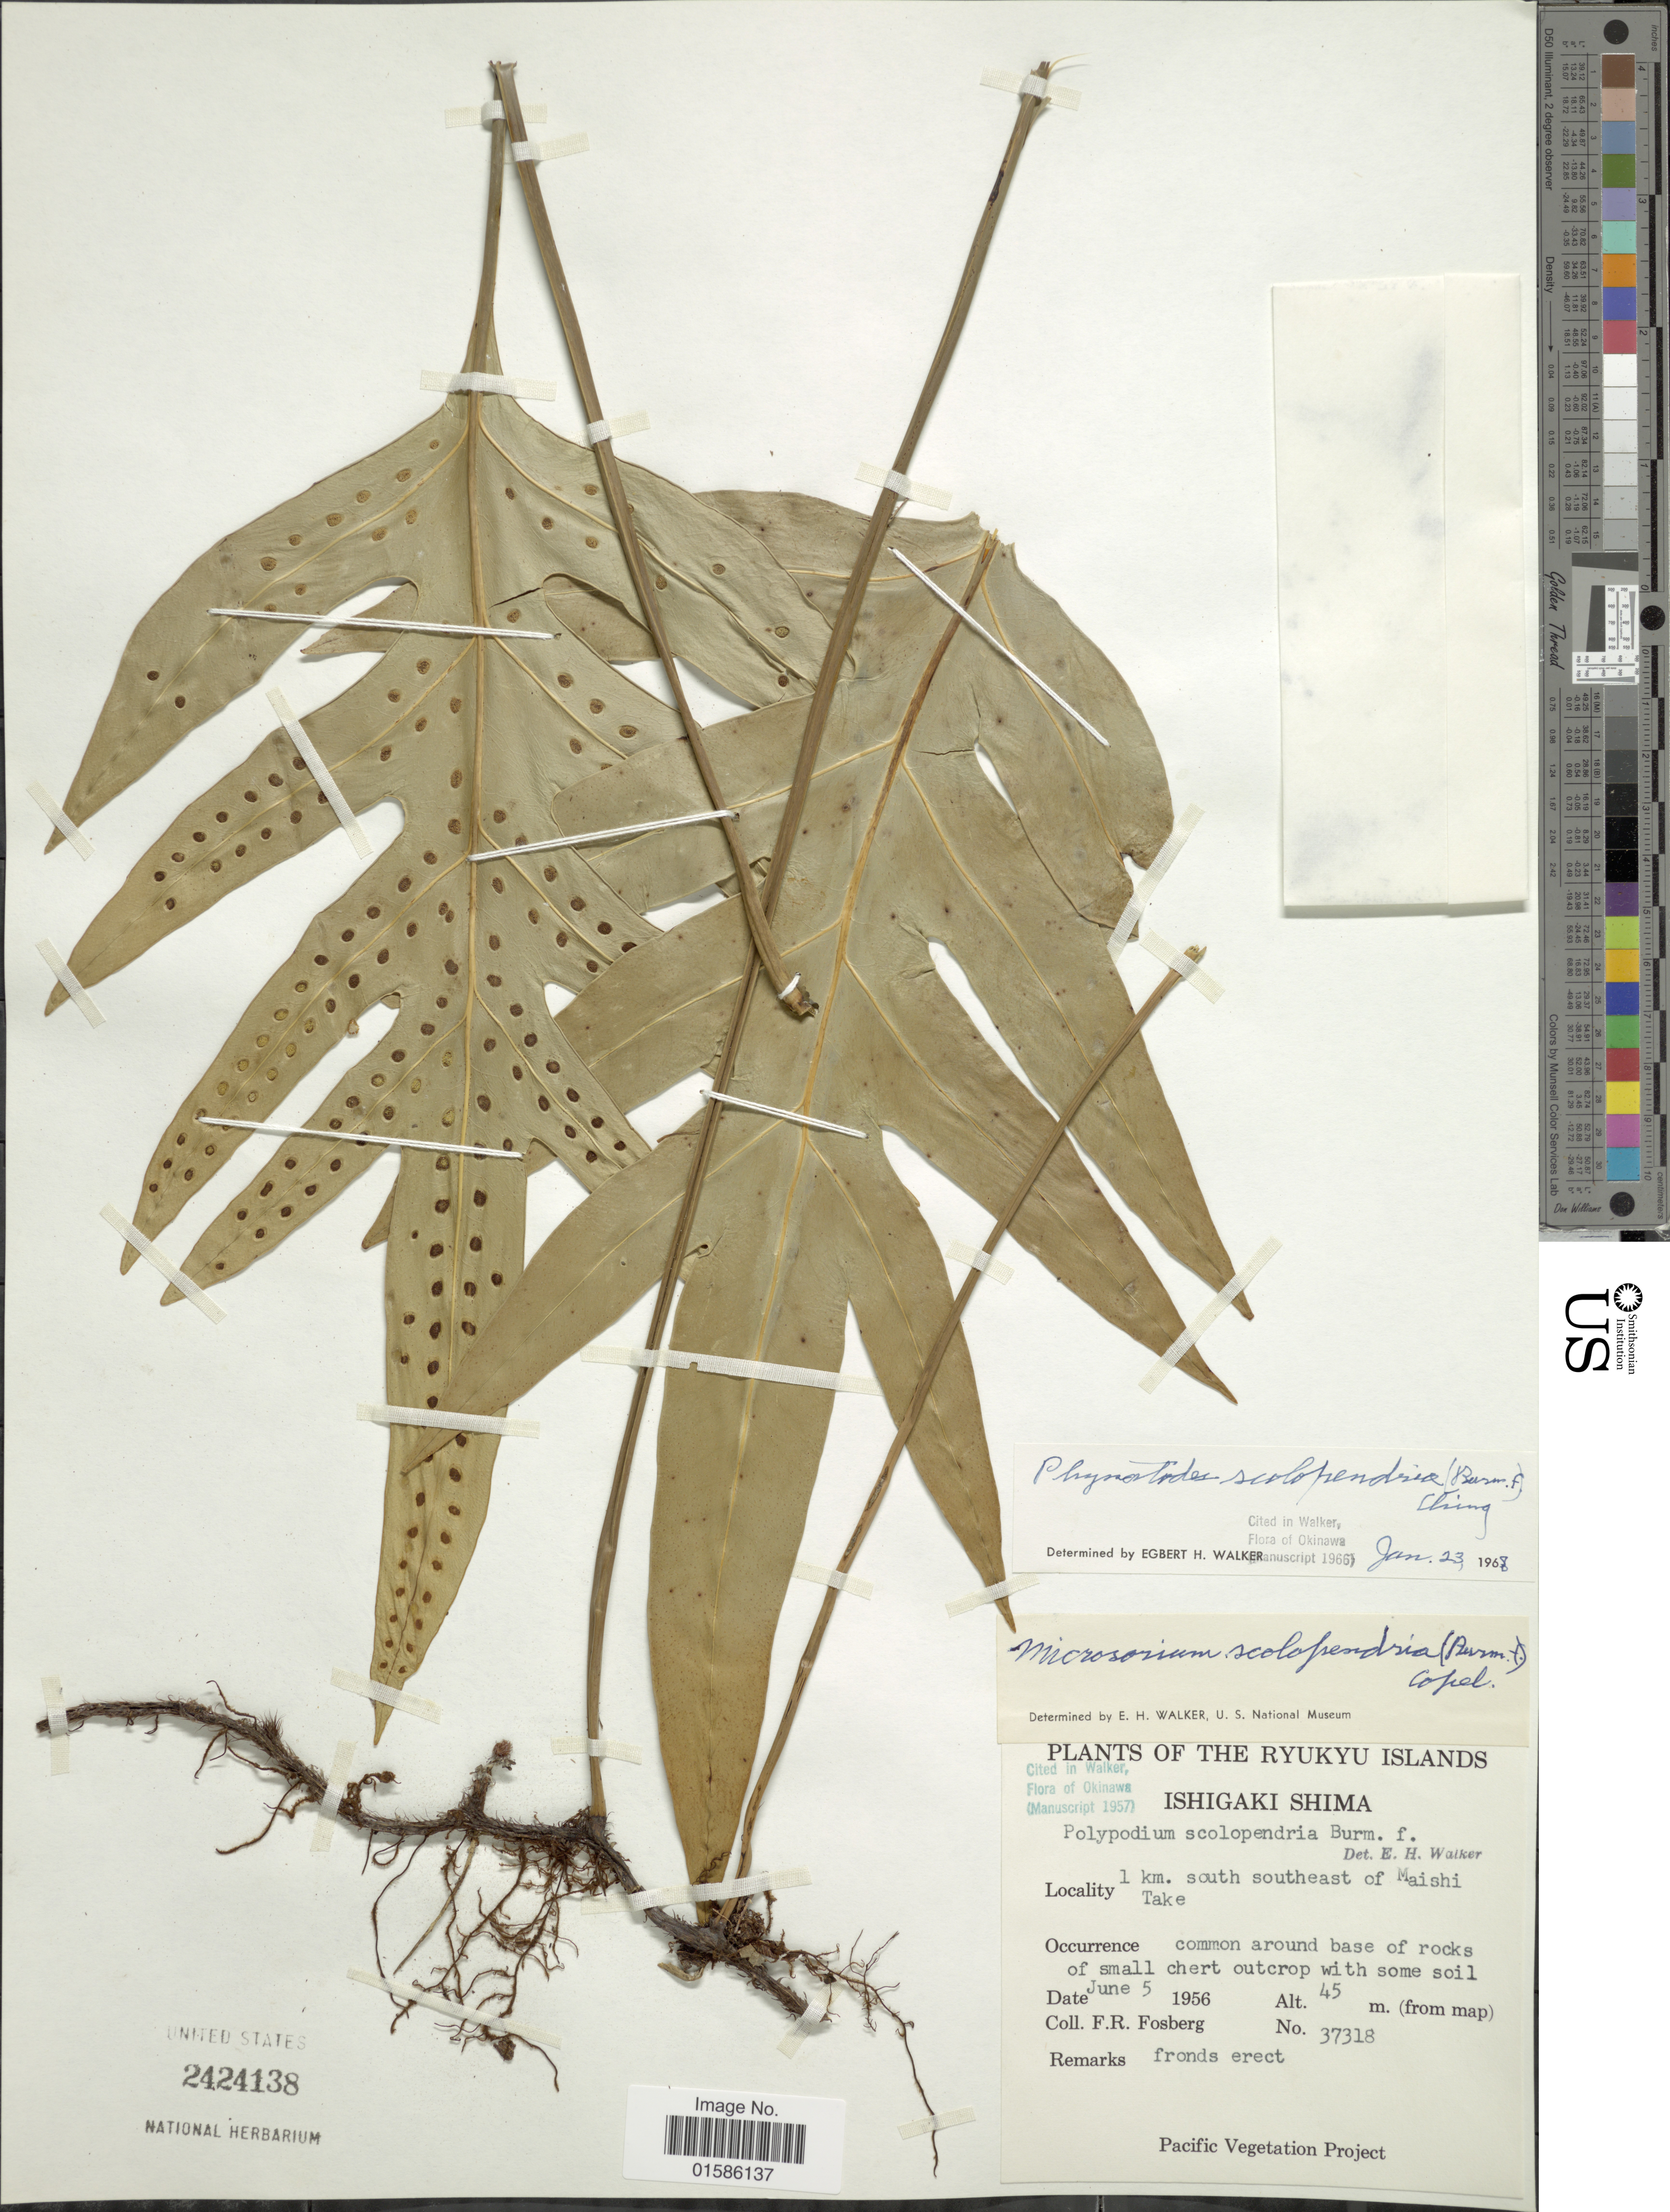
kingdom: Plantae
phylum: Tracheophyta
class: Polypodiopsida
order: Polypodiales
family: Polypodiaceae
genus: Microsorum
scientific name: Microsorum scolopendria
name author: (Burm. f.) Copel.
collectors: F. R. Fosberg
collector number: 37318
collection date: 1956-06-05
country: Japan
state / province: Okinawa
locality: The Ryukyus Islands, Ishigaki Shima, 1 km. south southeast of Maishi Take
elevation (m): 45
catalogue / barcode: US 2424138